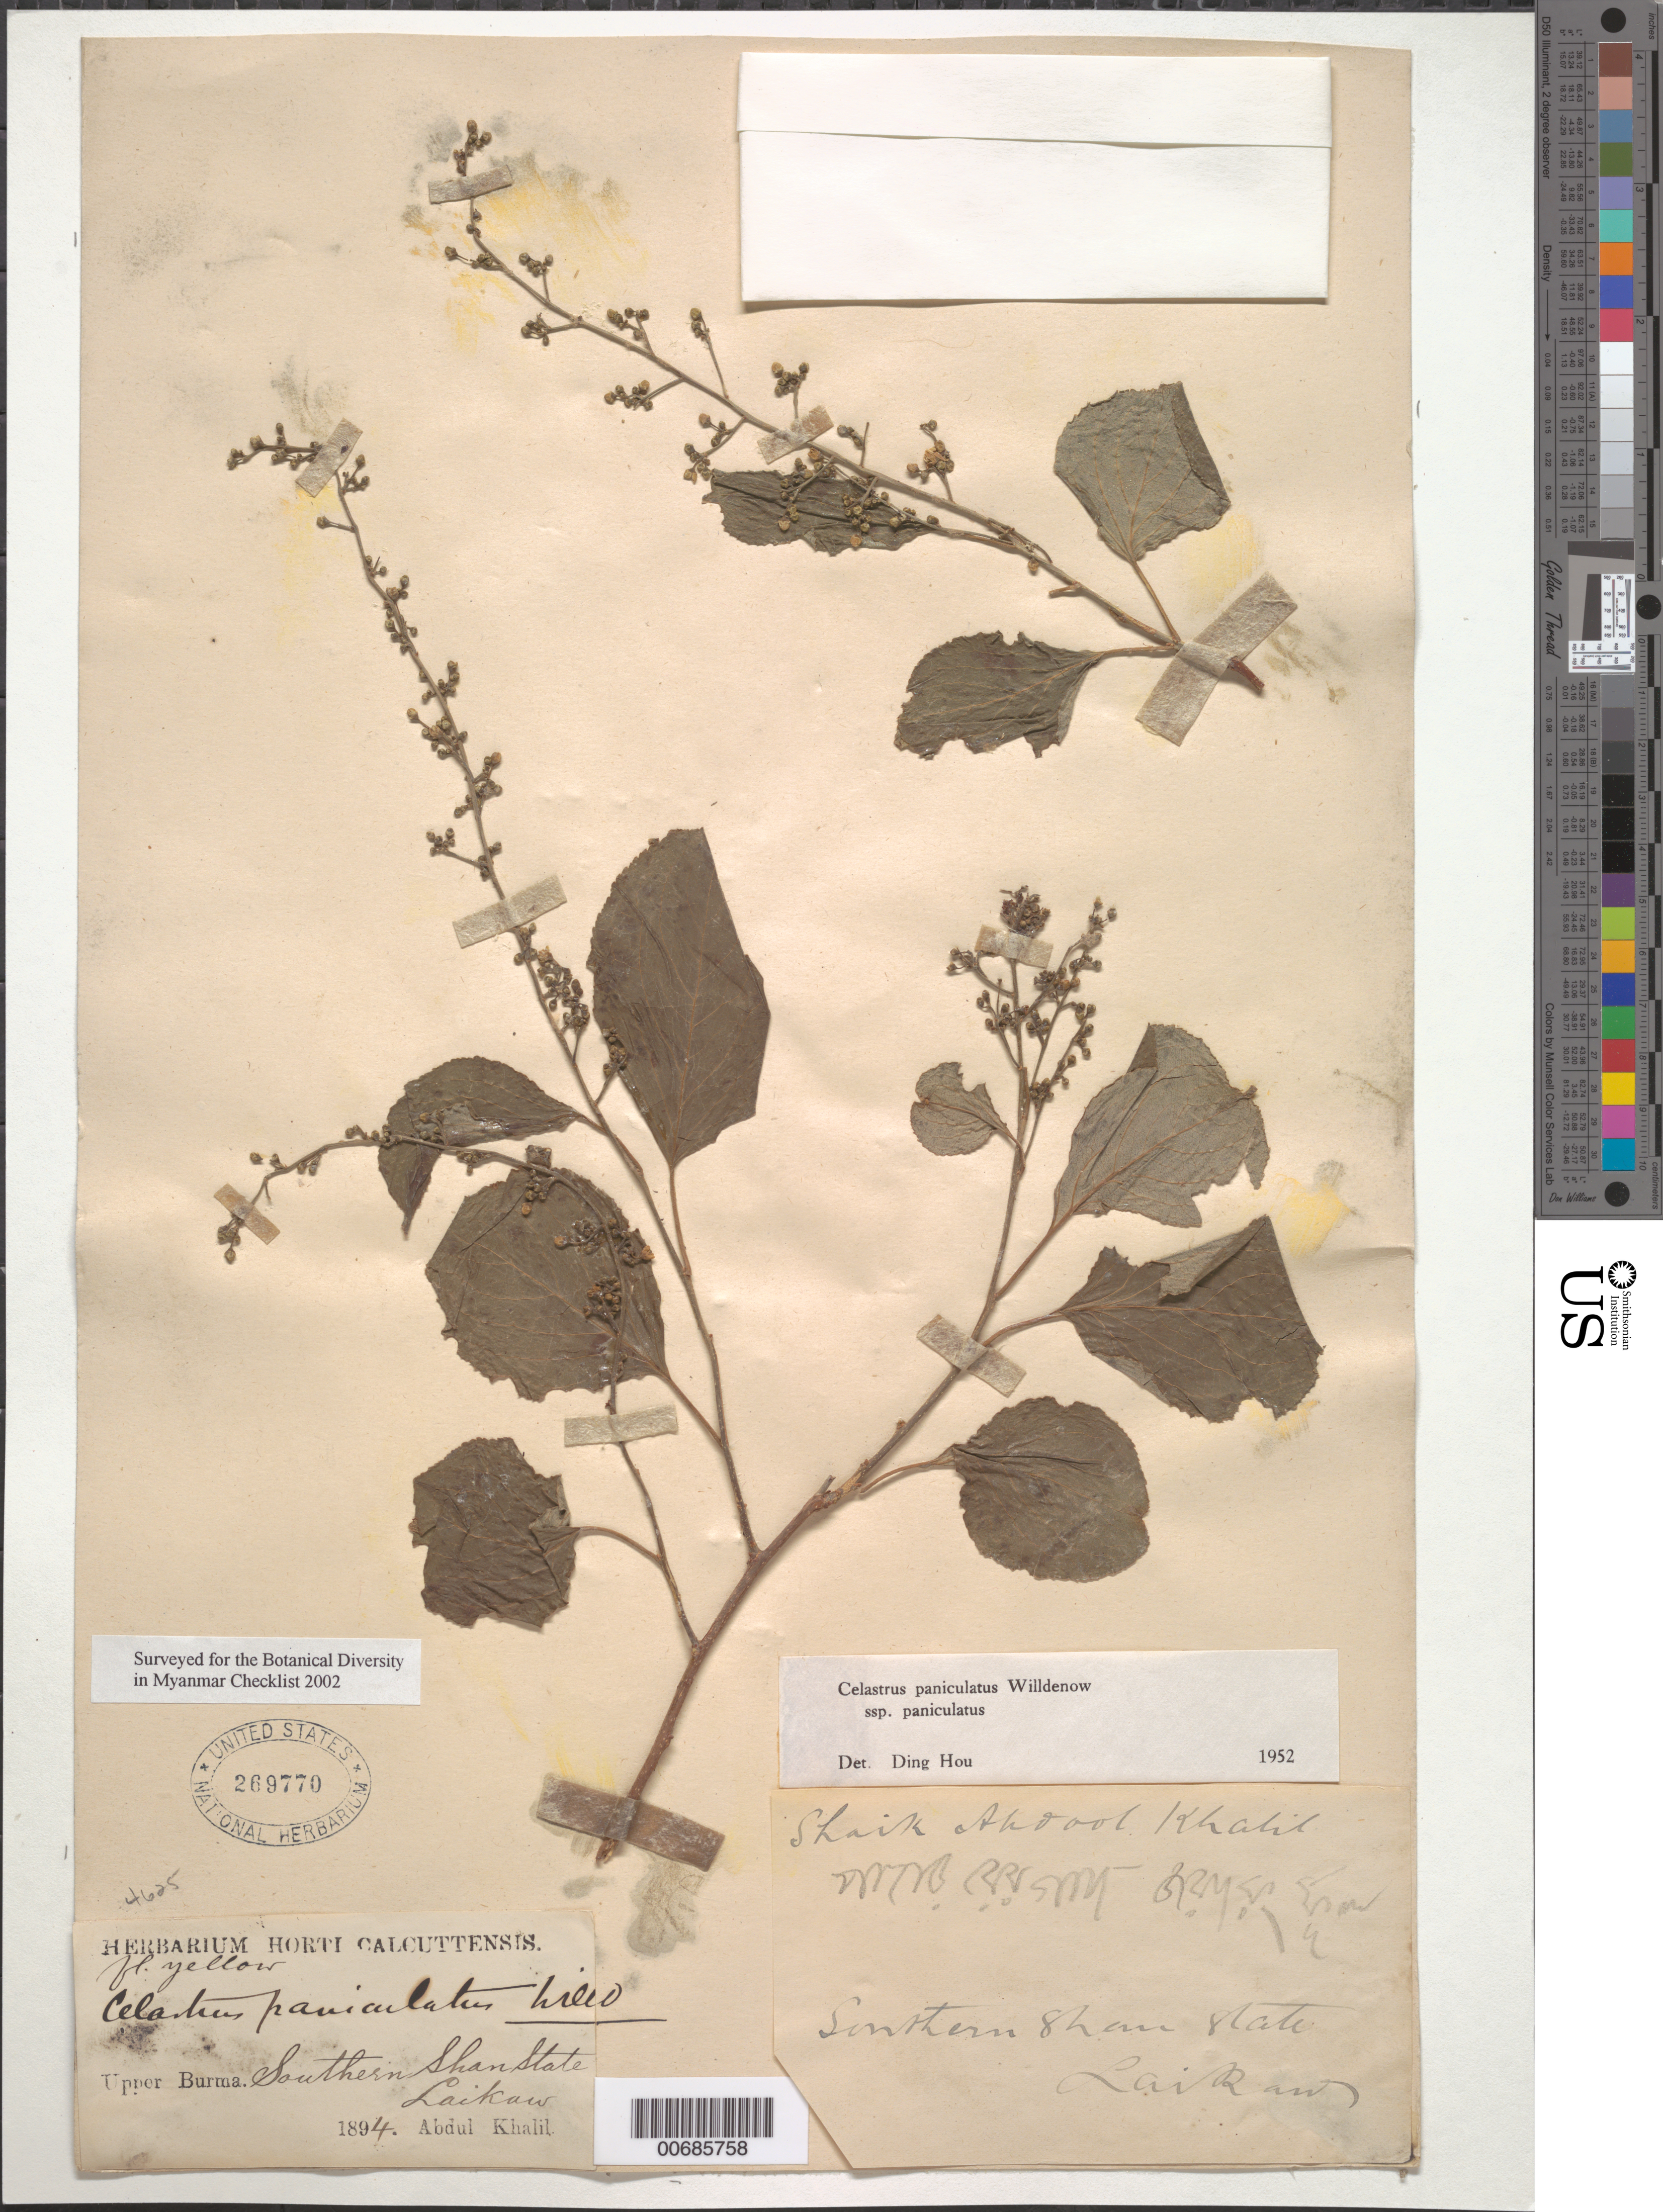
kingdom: Plantae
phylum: Tracheophyta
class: Magnoliopsida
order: Celastrales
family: Celastraceae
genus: Celastrus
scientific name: Celastrus paniculatus subsp. paniculatus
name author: Willd.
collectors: A. Khalil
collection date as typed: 1894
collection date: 1894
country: Myanmar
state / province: Shan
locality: Southern Shan State, Laikaw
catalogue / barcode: US 269770